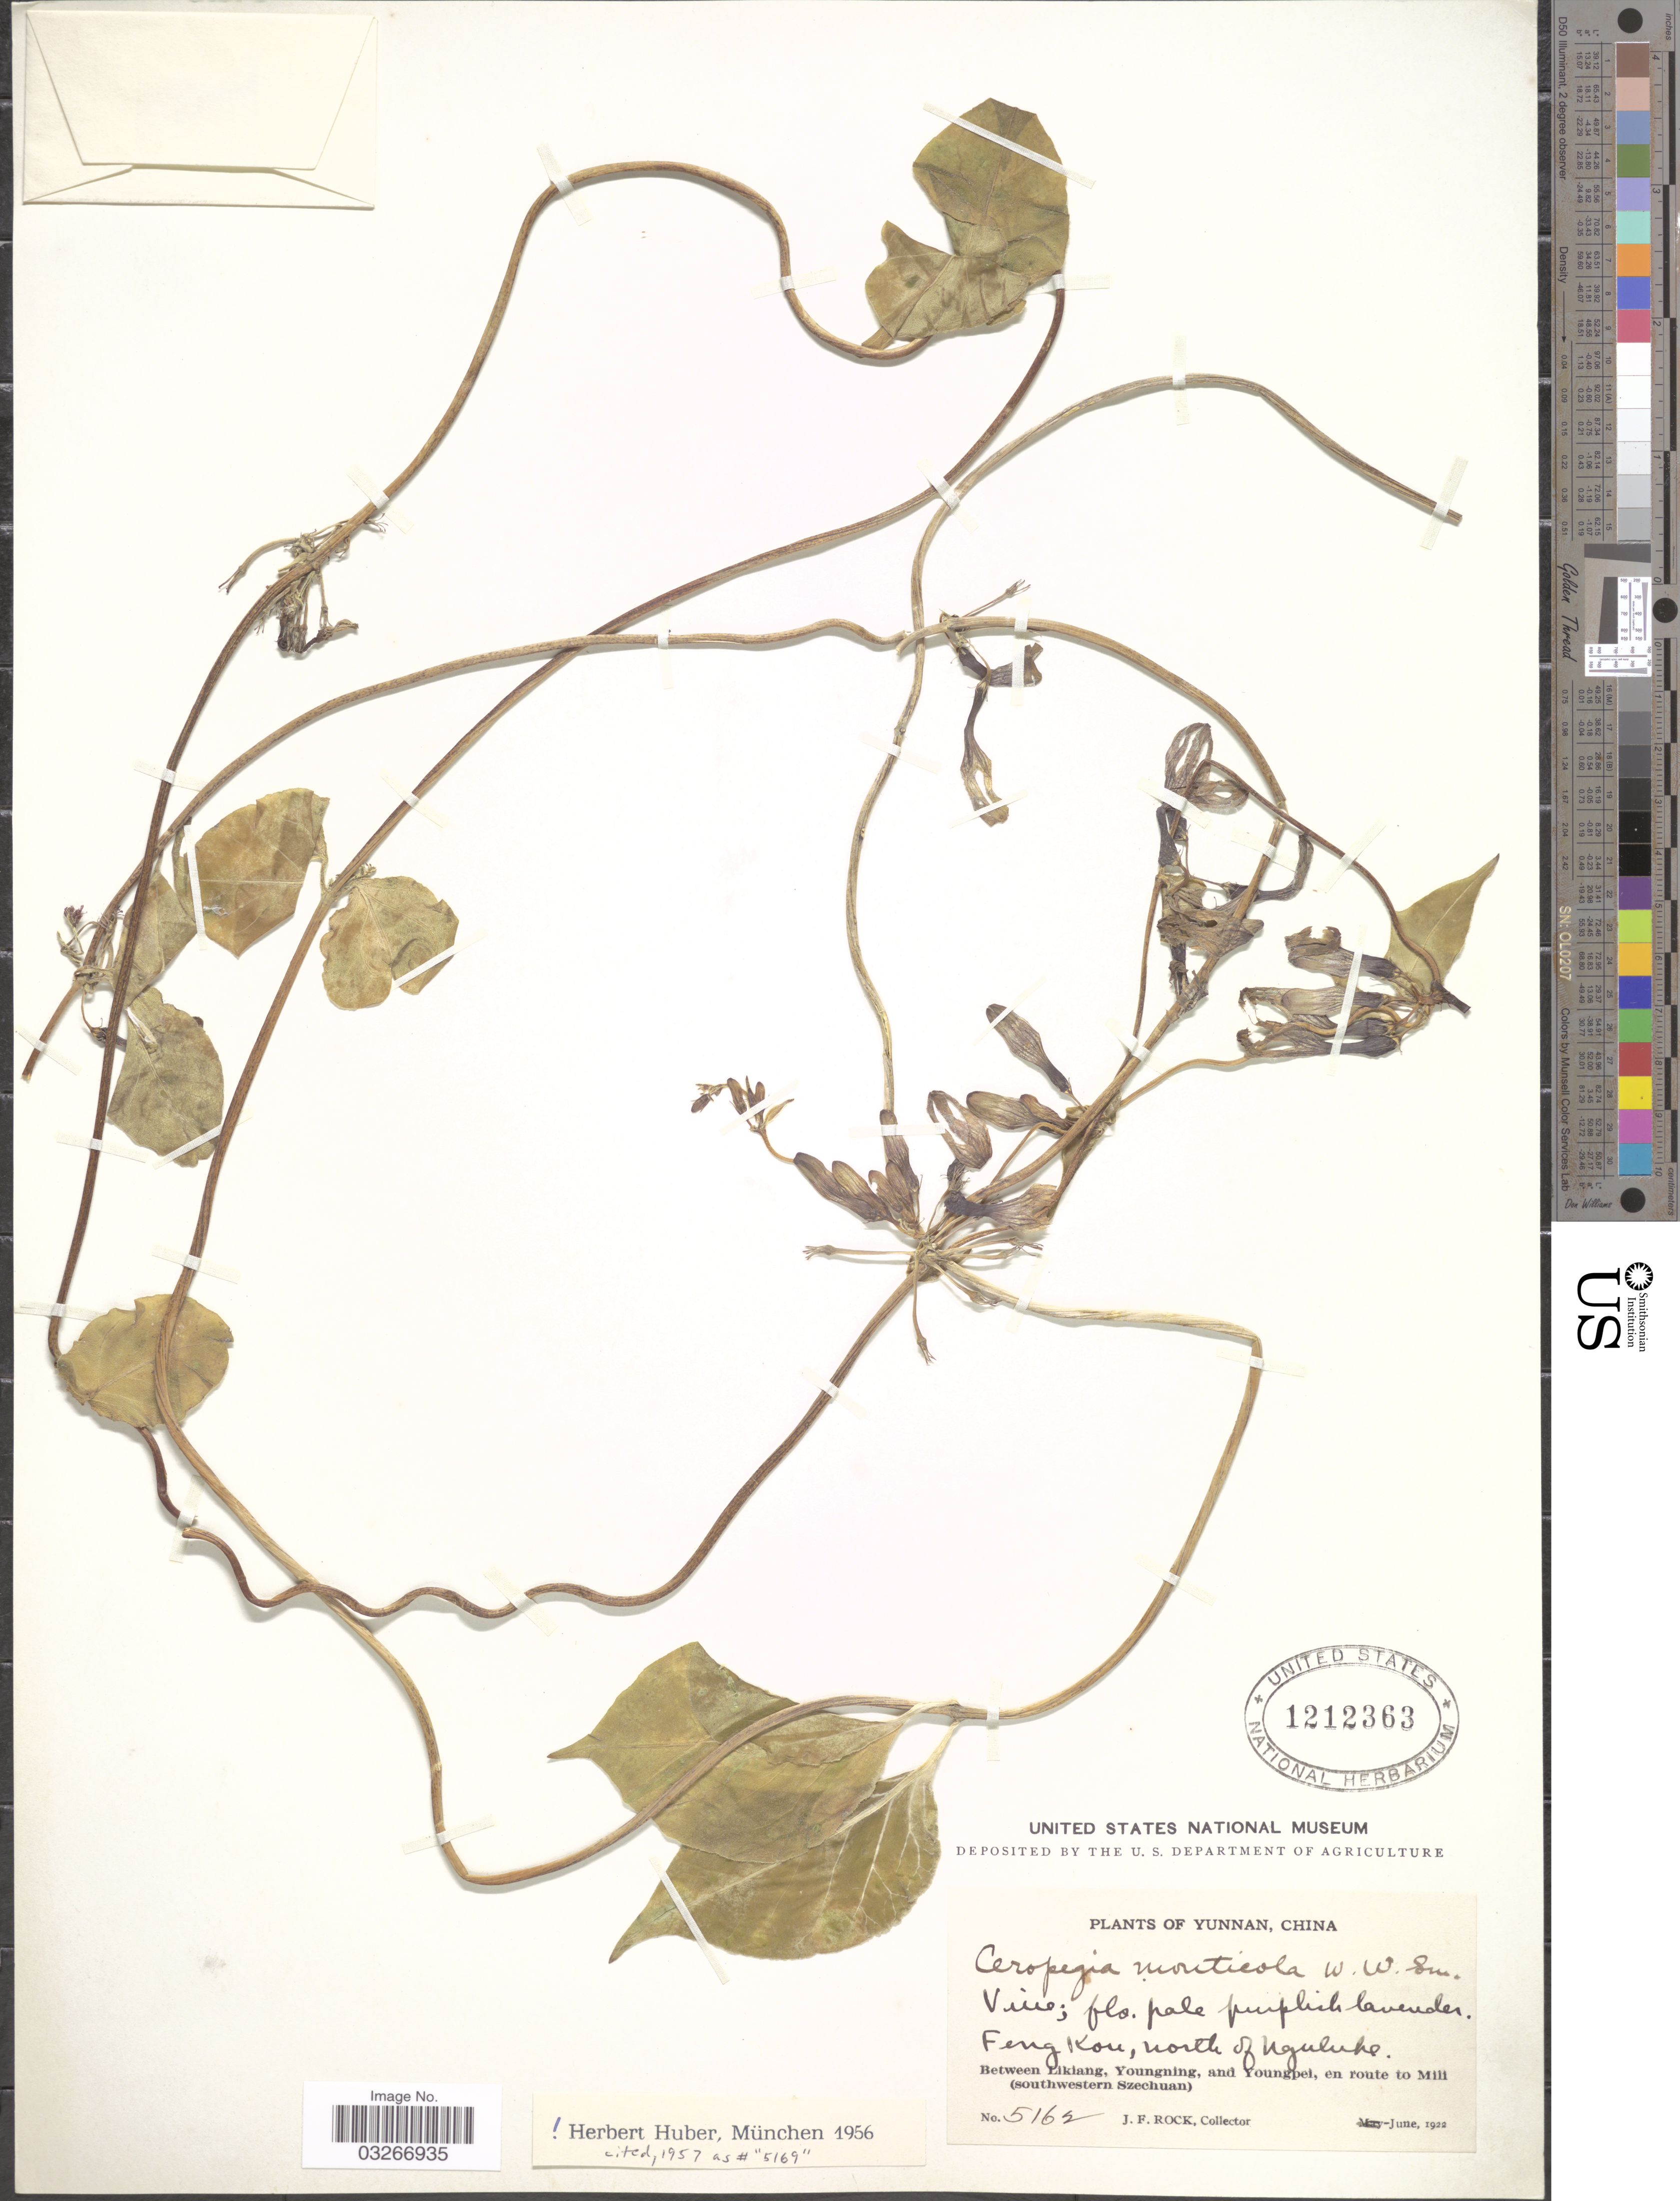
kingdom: Plantae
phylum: Tracheophyta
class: Magnoliopsida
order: Gentianales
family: Apocynaceae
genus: Ceropegia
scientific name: Ceropegia monticola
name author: W.W. Sm.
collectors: J. Rock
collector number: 5162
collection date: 1922-06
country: China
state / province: Yunnan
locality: Feng Kou, north of Nguluke. Between Likiang, Youngning, and Youngpei, en route to Mili (Southwestern Szechuan).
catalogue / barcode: US 1212363